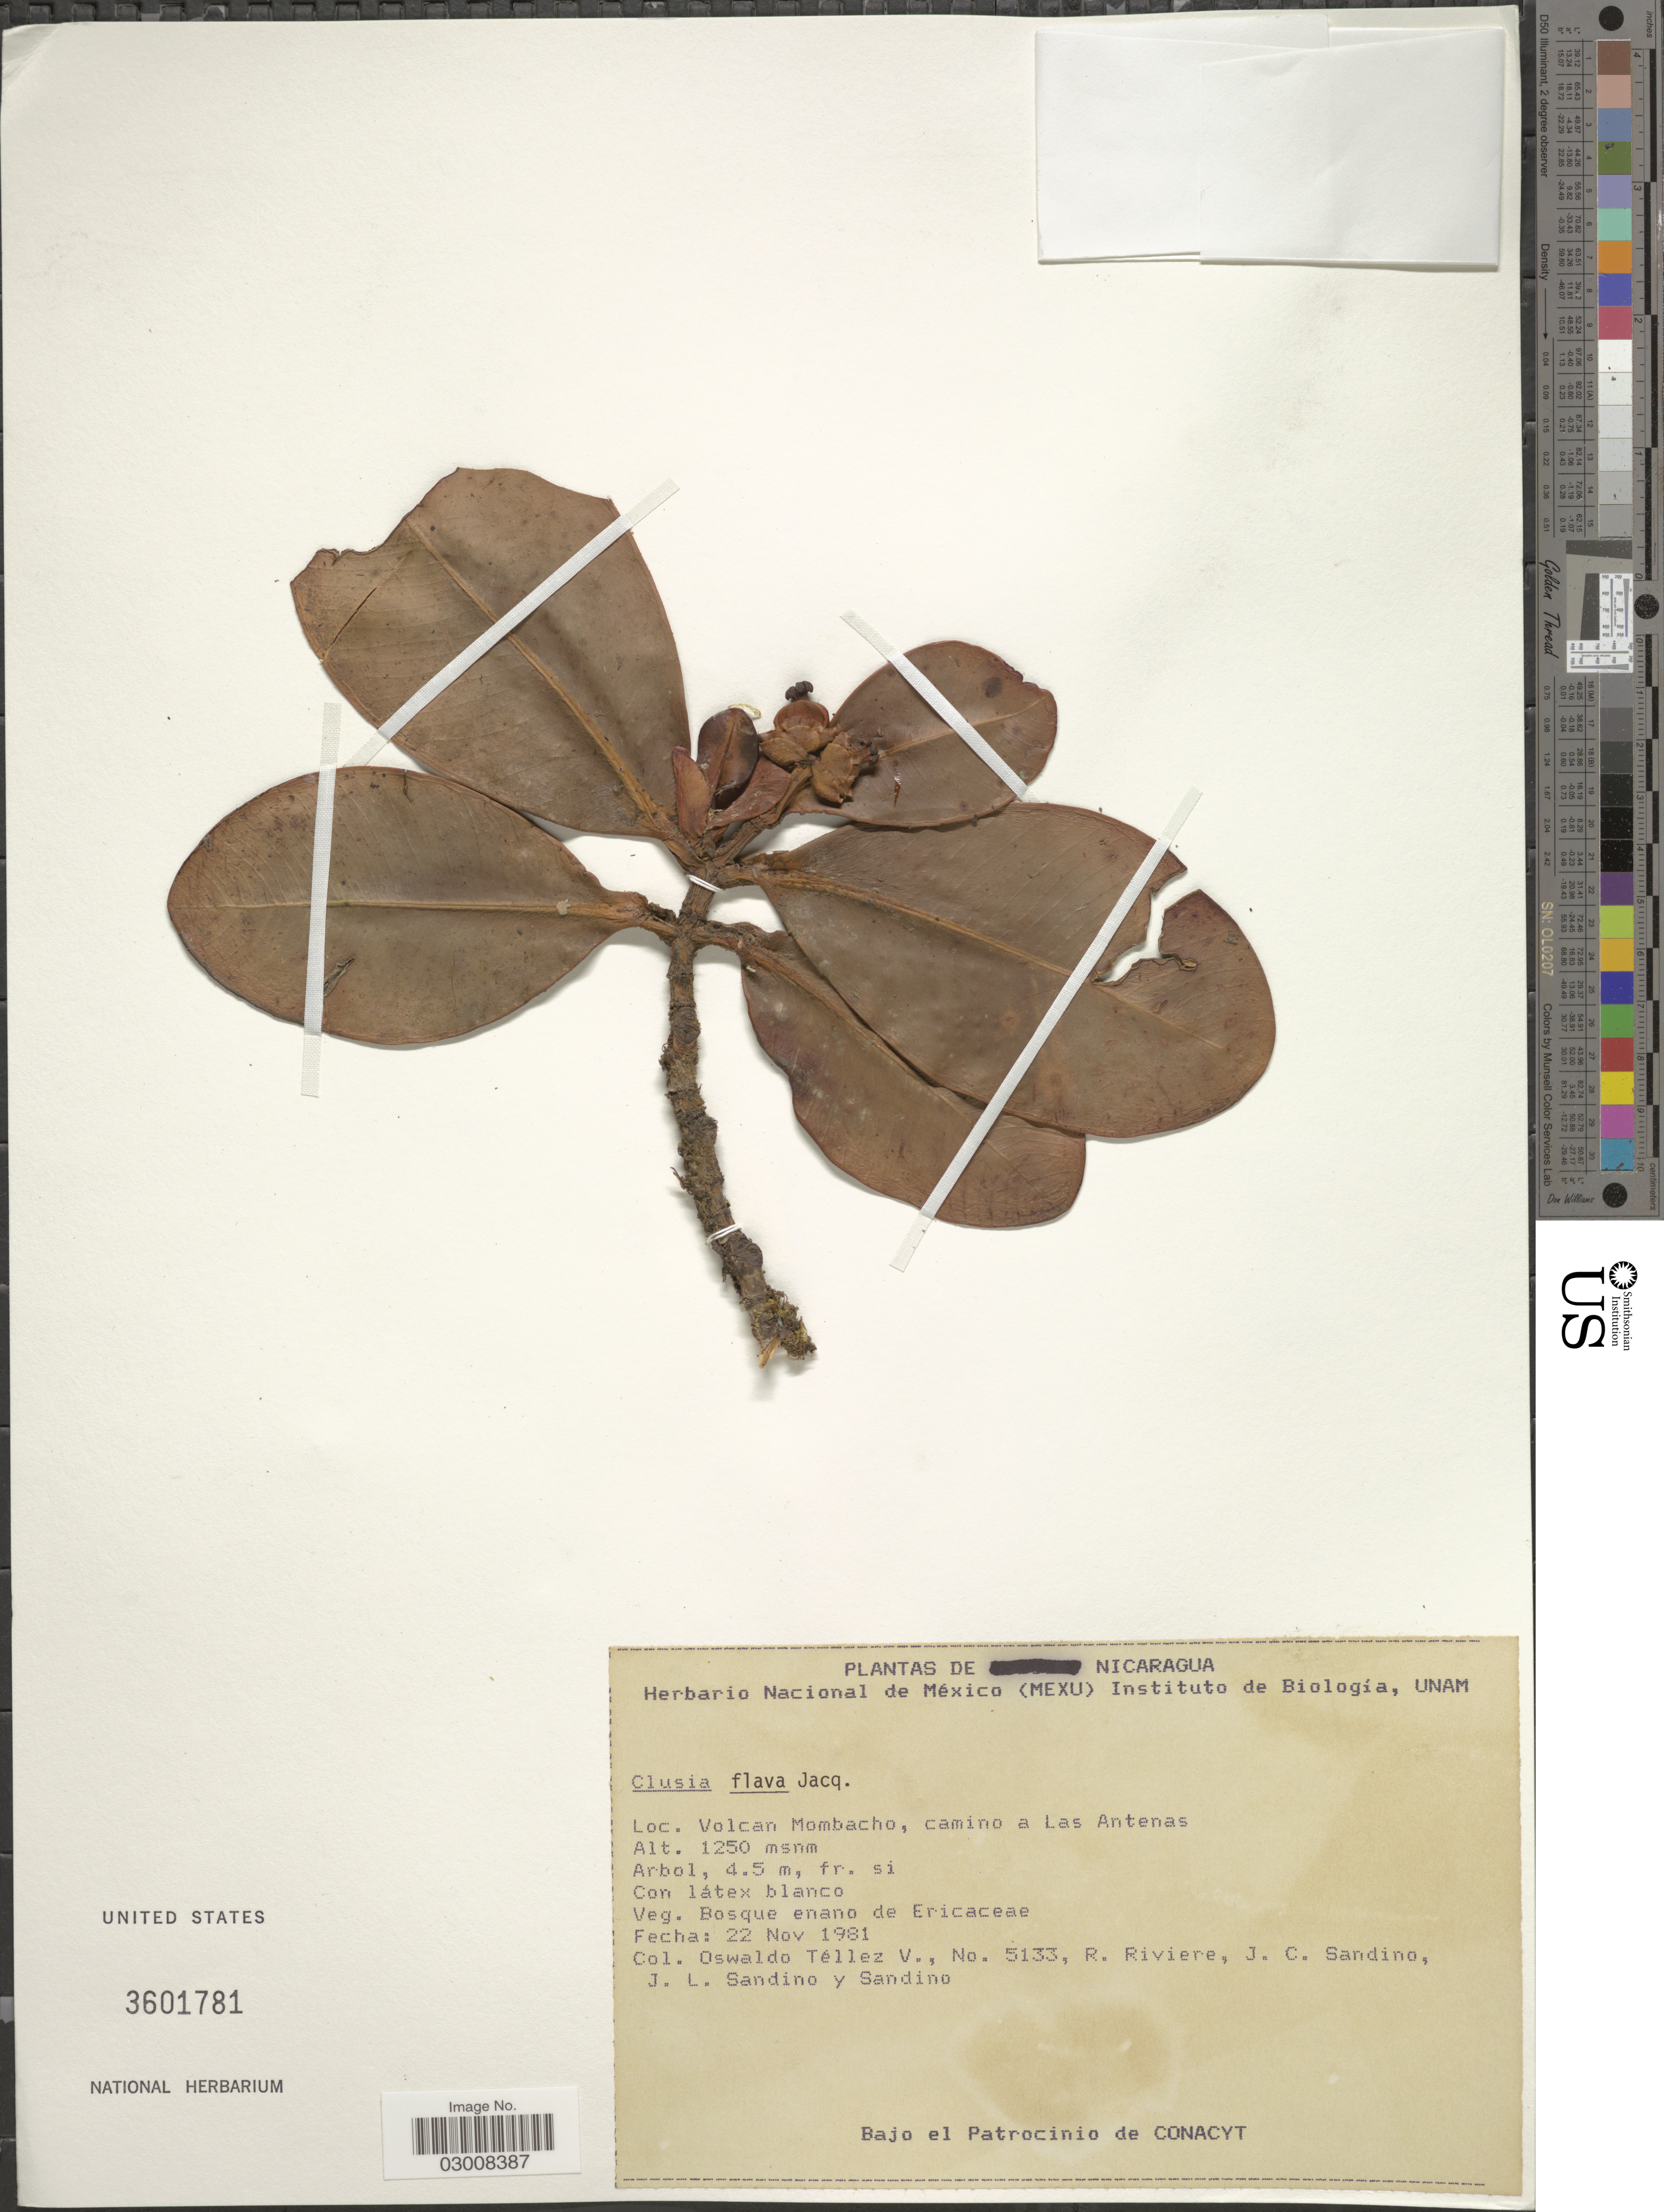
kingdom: Plantae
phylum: Tracheophyta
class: Magnoliopsida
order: Malpighiales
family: Clusiaceae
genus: Clusia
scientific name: Clusia flava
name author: Jacq.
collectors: O. Téllez V., R. Riviere, J. Sandino, J. Sandino & Sandino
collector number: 5133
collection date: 1981-11-22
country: Nicaragua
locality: Volcan Mombacho, camino a Las Antenas.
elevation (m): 1250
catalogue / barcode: US 3601781